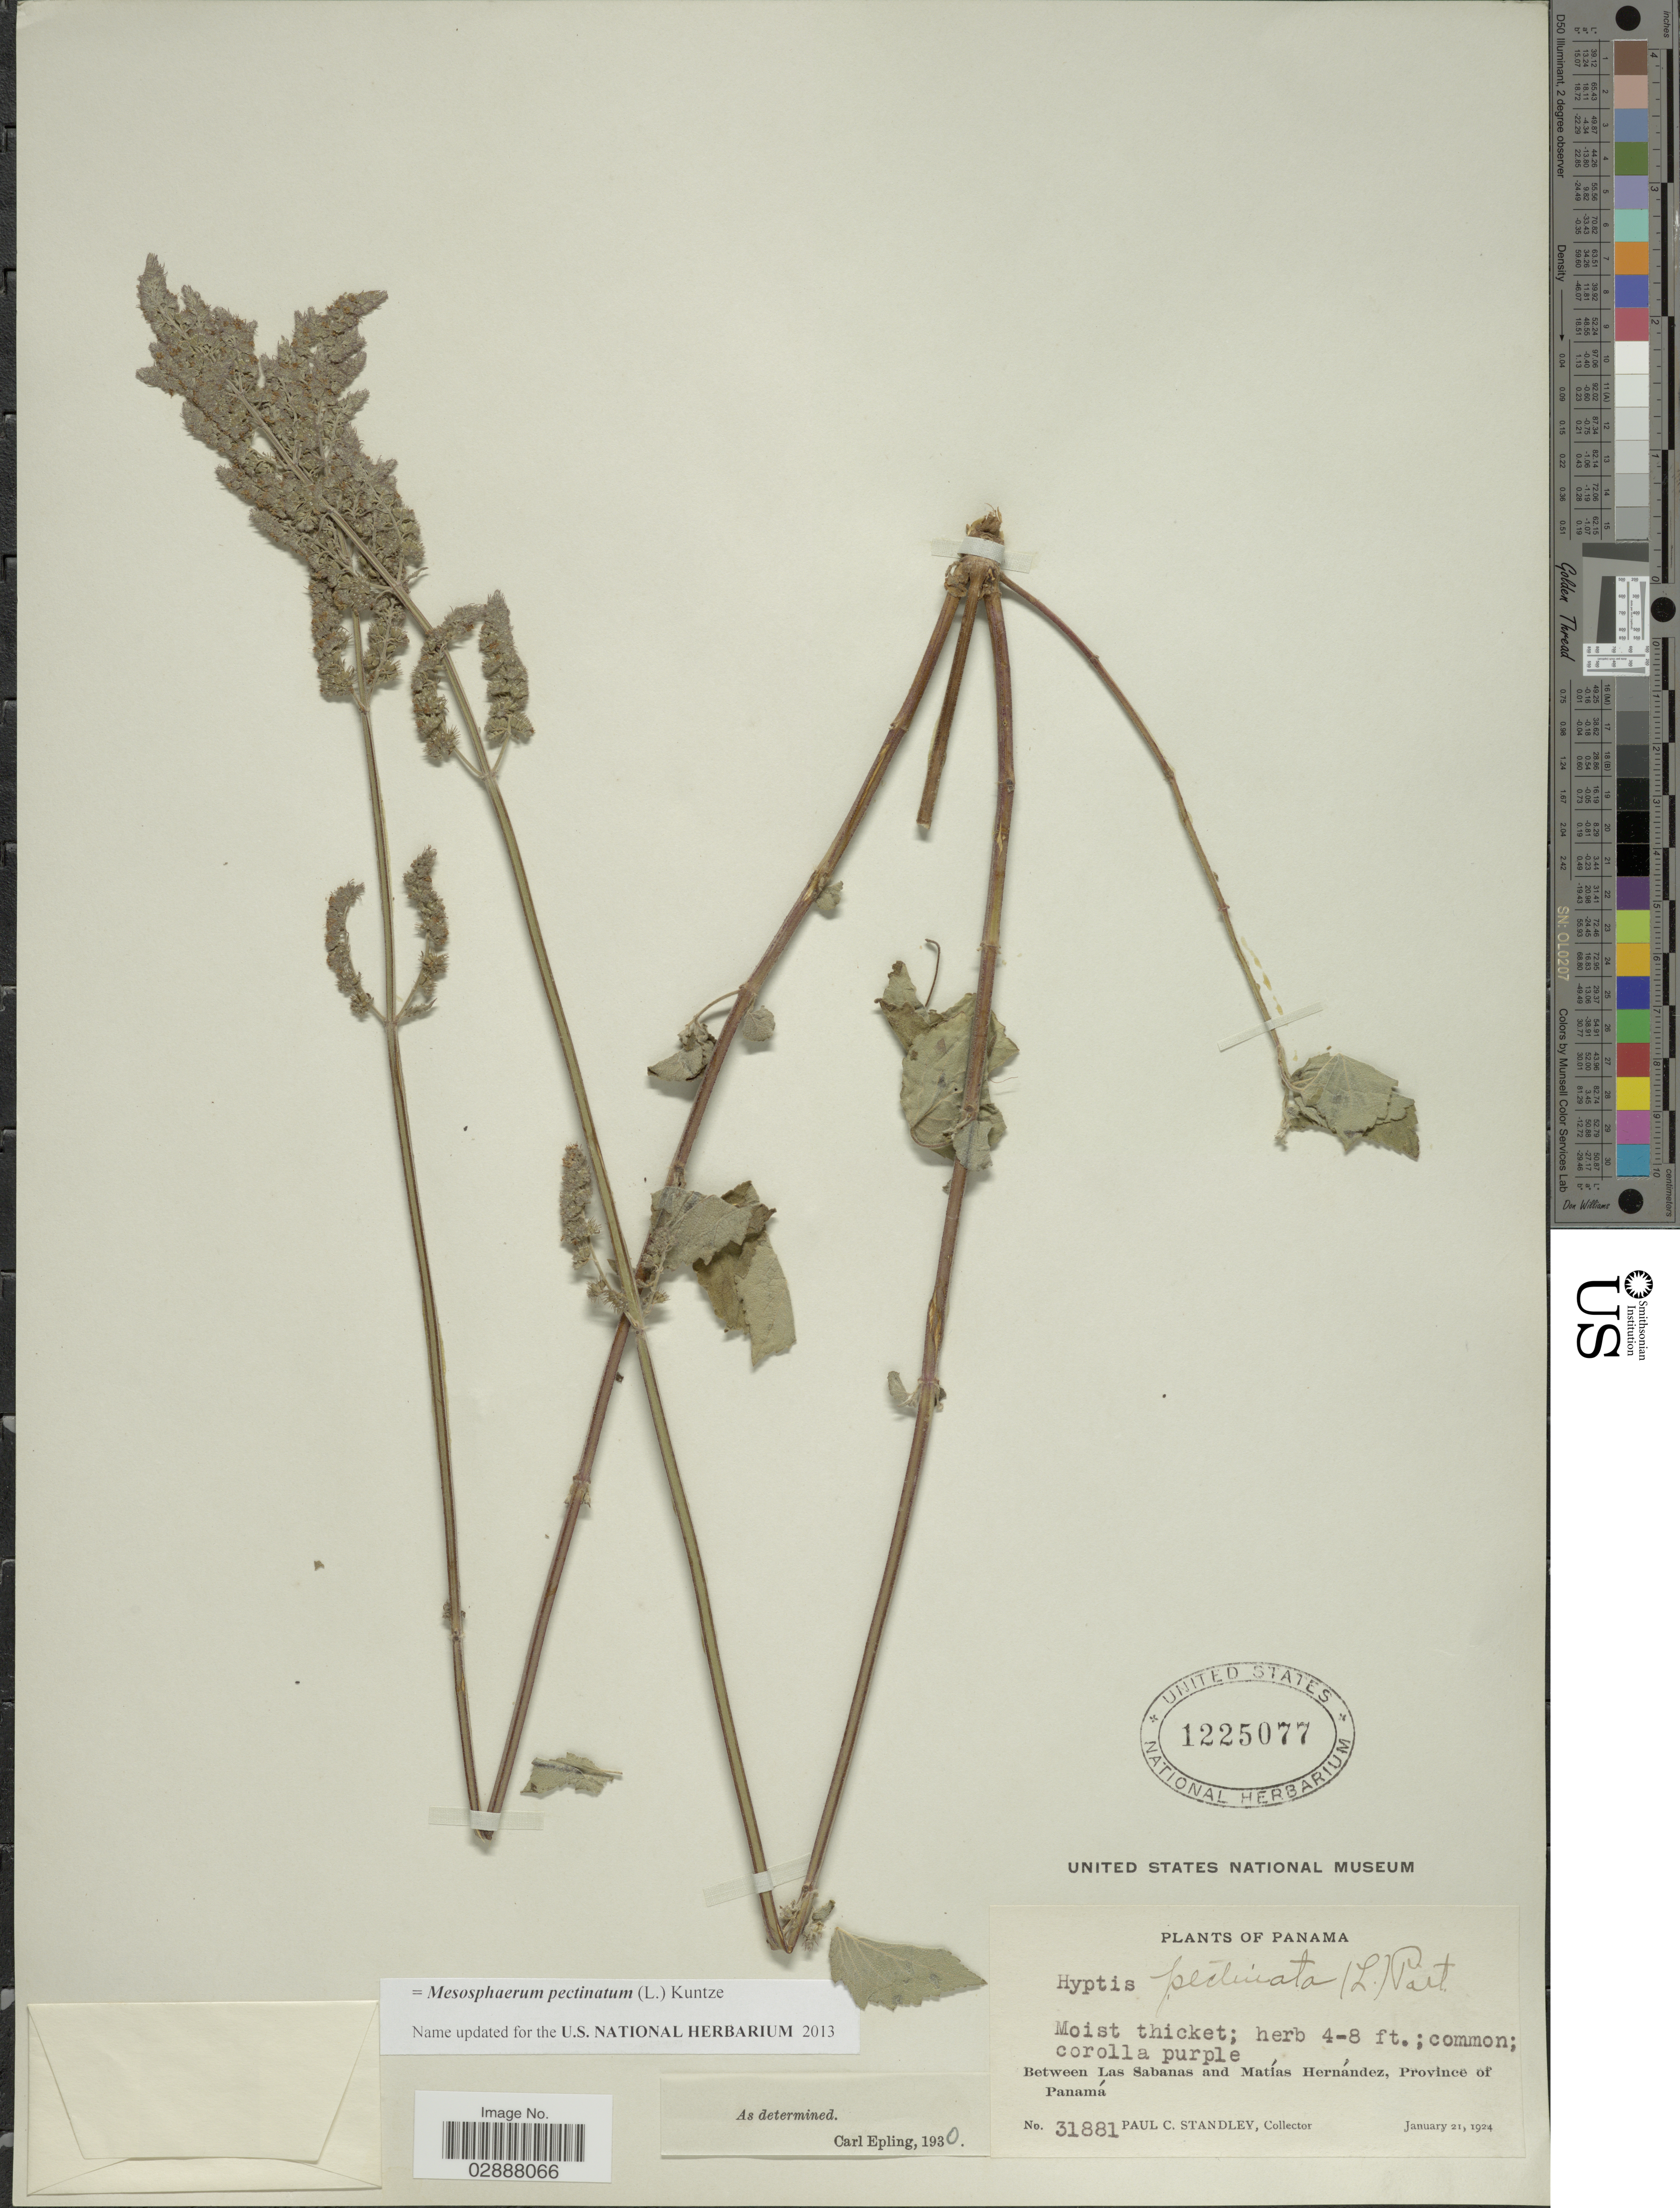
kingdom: Plantae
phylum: Tracheophyta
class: Magnoliopsida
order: Lamiales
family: Lamiaceae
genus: Mesosphaerum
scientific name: Mesosphaerum pectinatum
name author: (L.) Kuntze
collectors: P. C. Standley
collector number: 31881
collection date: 1924-01-21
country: Panama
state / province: Panamá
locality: Between Las Sabanas and Matías Hernández.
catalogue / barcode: US 1225077